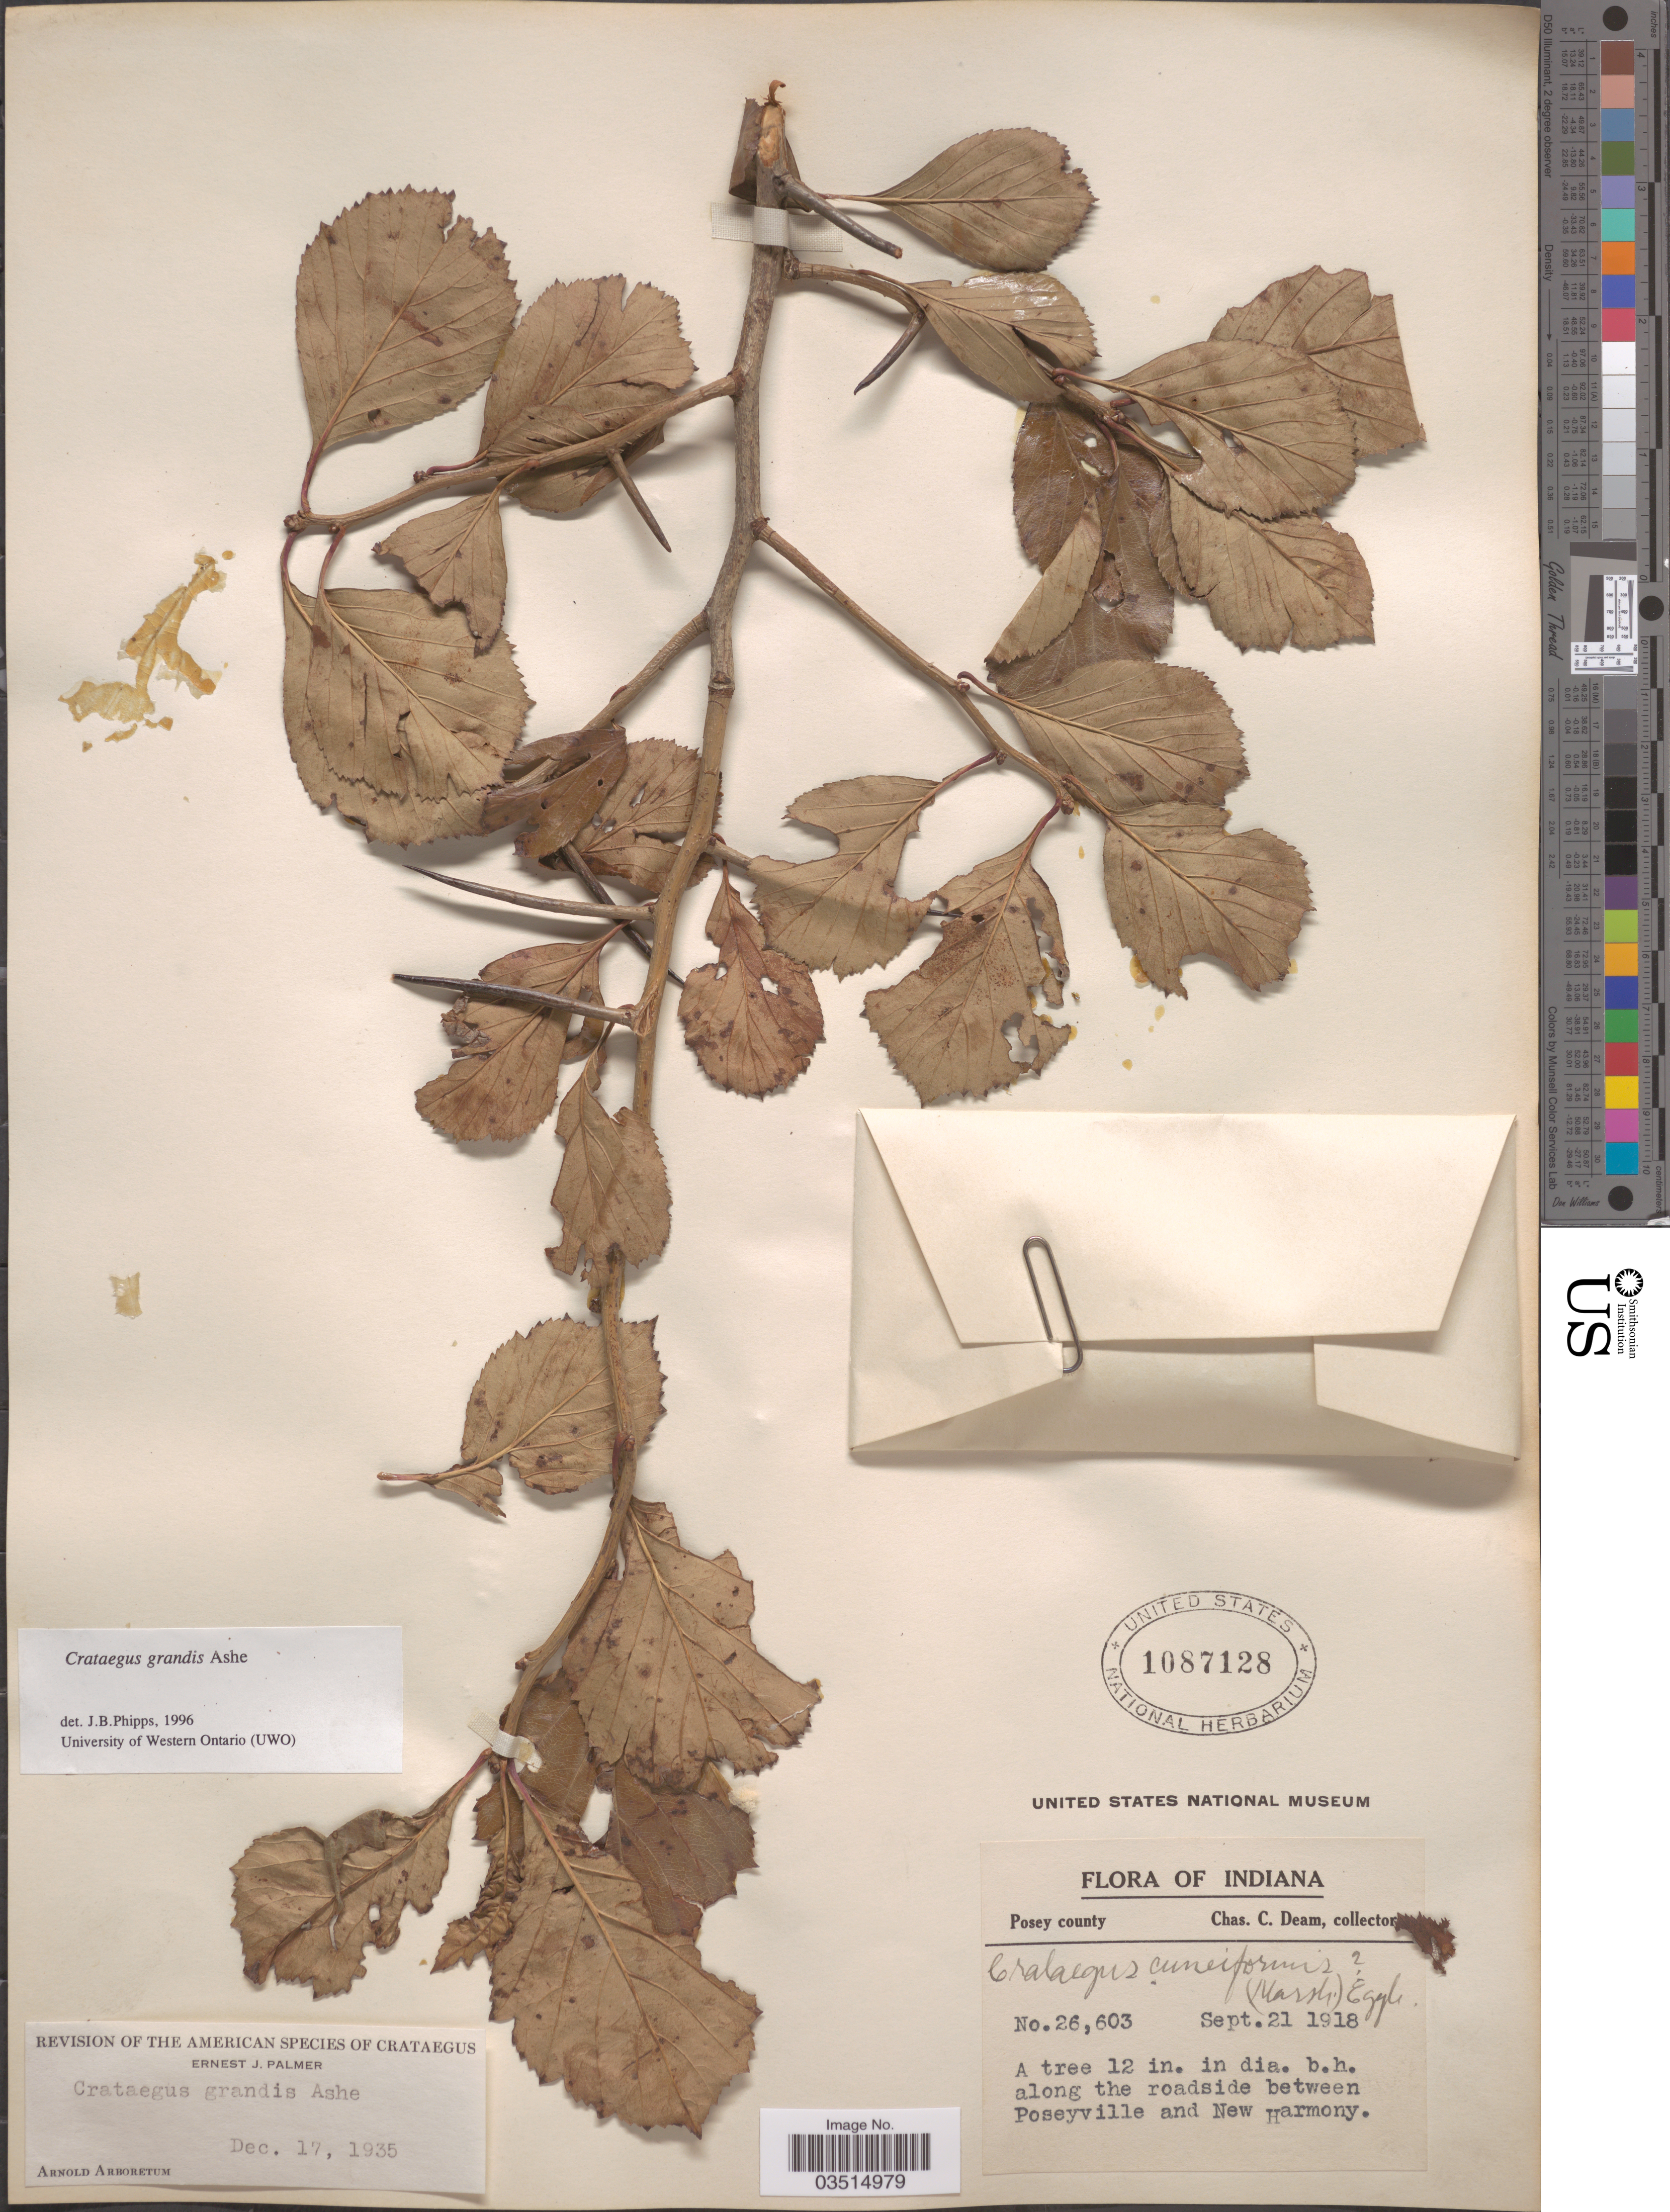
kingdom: Plantae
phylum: Tracheophyta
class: Magnoliopsida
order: Rosales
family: Rosaceae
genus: Crataegus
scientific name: Crataegus grandis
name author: Ashe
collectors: C. C. Deam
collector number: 26603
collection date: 1918-09-21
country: United States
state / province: Indiana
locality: Posey county. Along the roadside between Poseyville and New Harmony.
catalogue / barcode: US 1087128